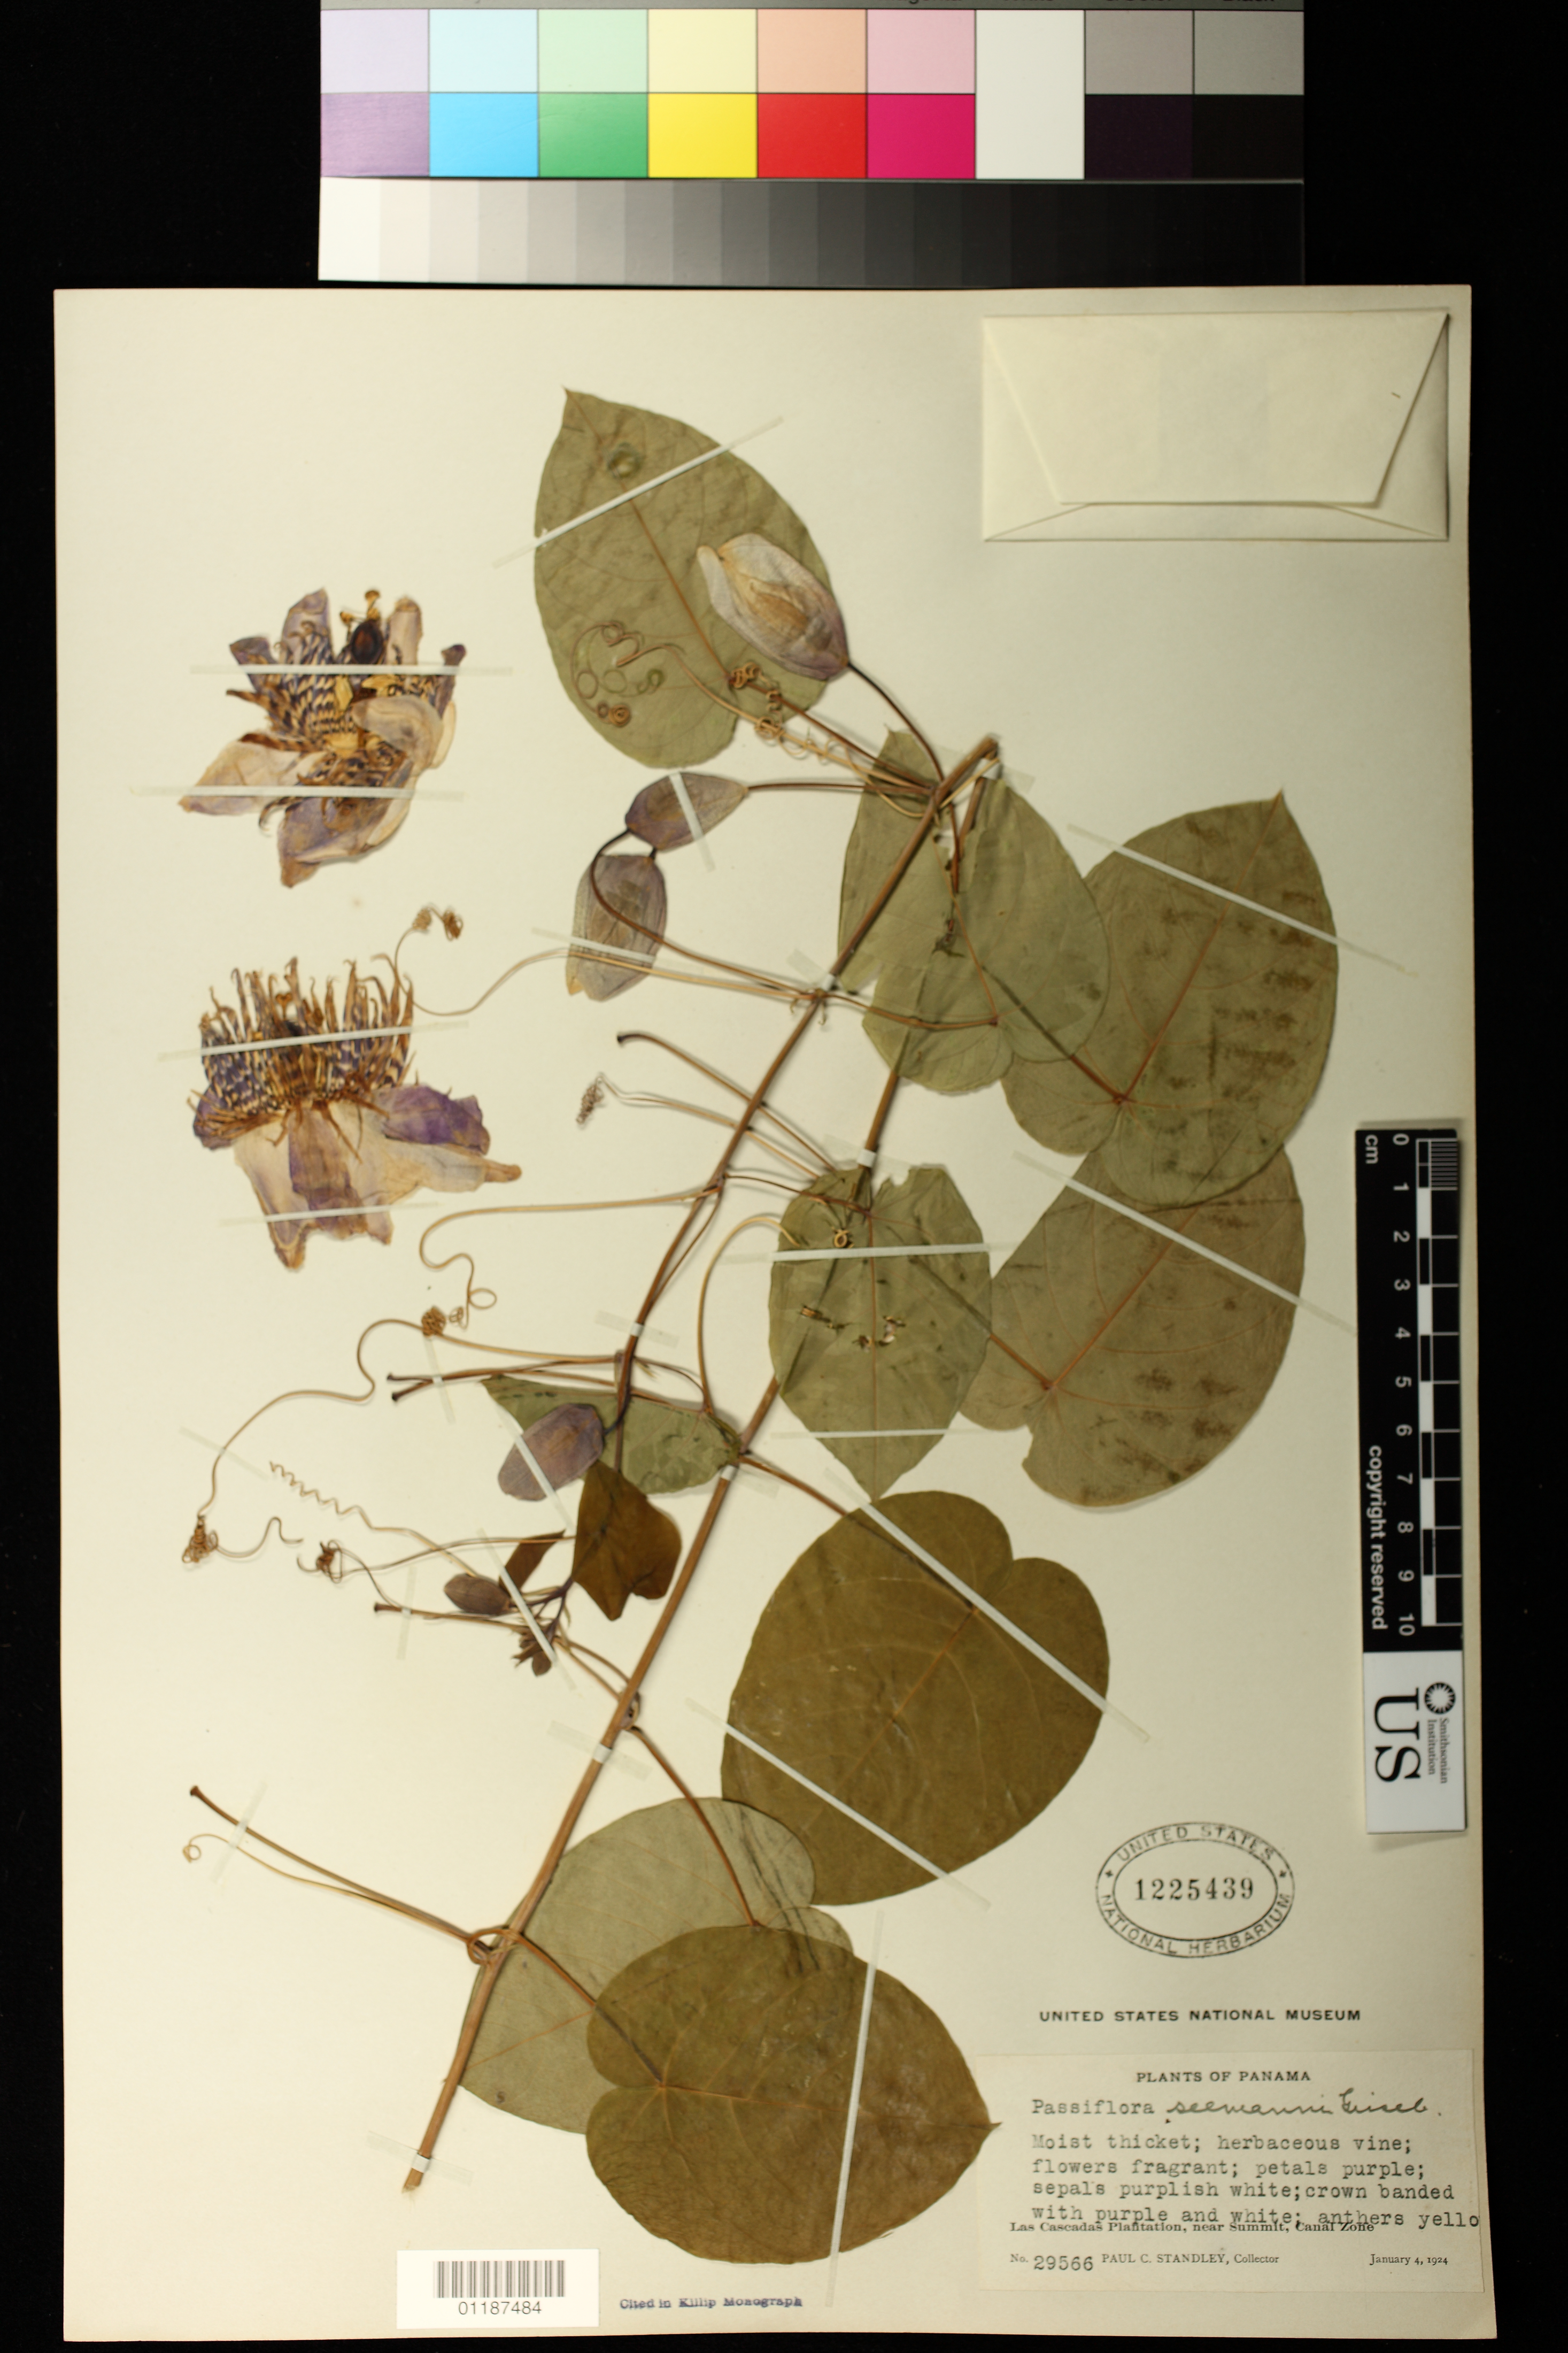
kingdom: Plantae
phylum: Tracheophyta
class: Magnoliopsida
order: Malpighiales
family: Passifloraceae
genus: Passiflora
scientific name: Passiflora seemannii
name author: Griseb.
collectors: P. C. Standley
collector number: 29566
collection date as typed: Jan 4 1924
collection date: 1924-01-04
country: Panama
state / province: Panamá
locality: Las Cascadas Plantation, near Summit, Canal Zone.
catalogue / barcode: US 1225439